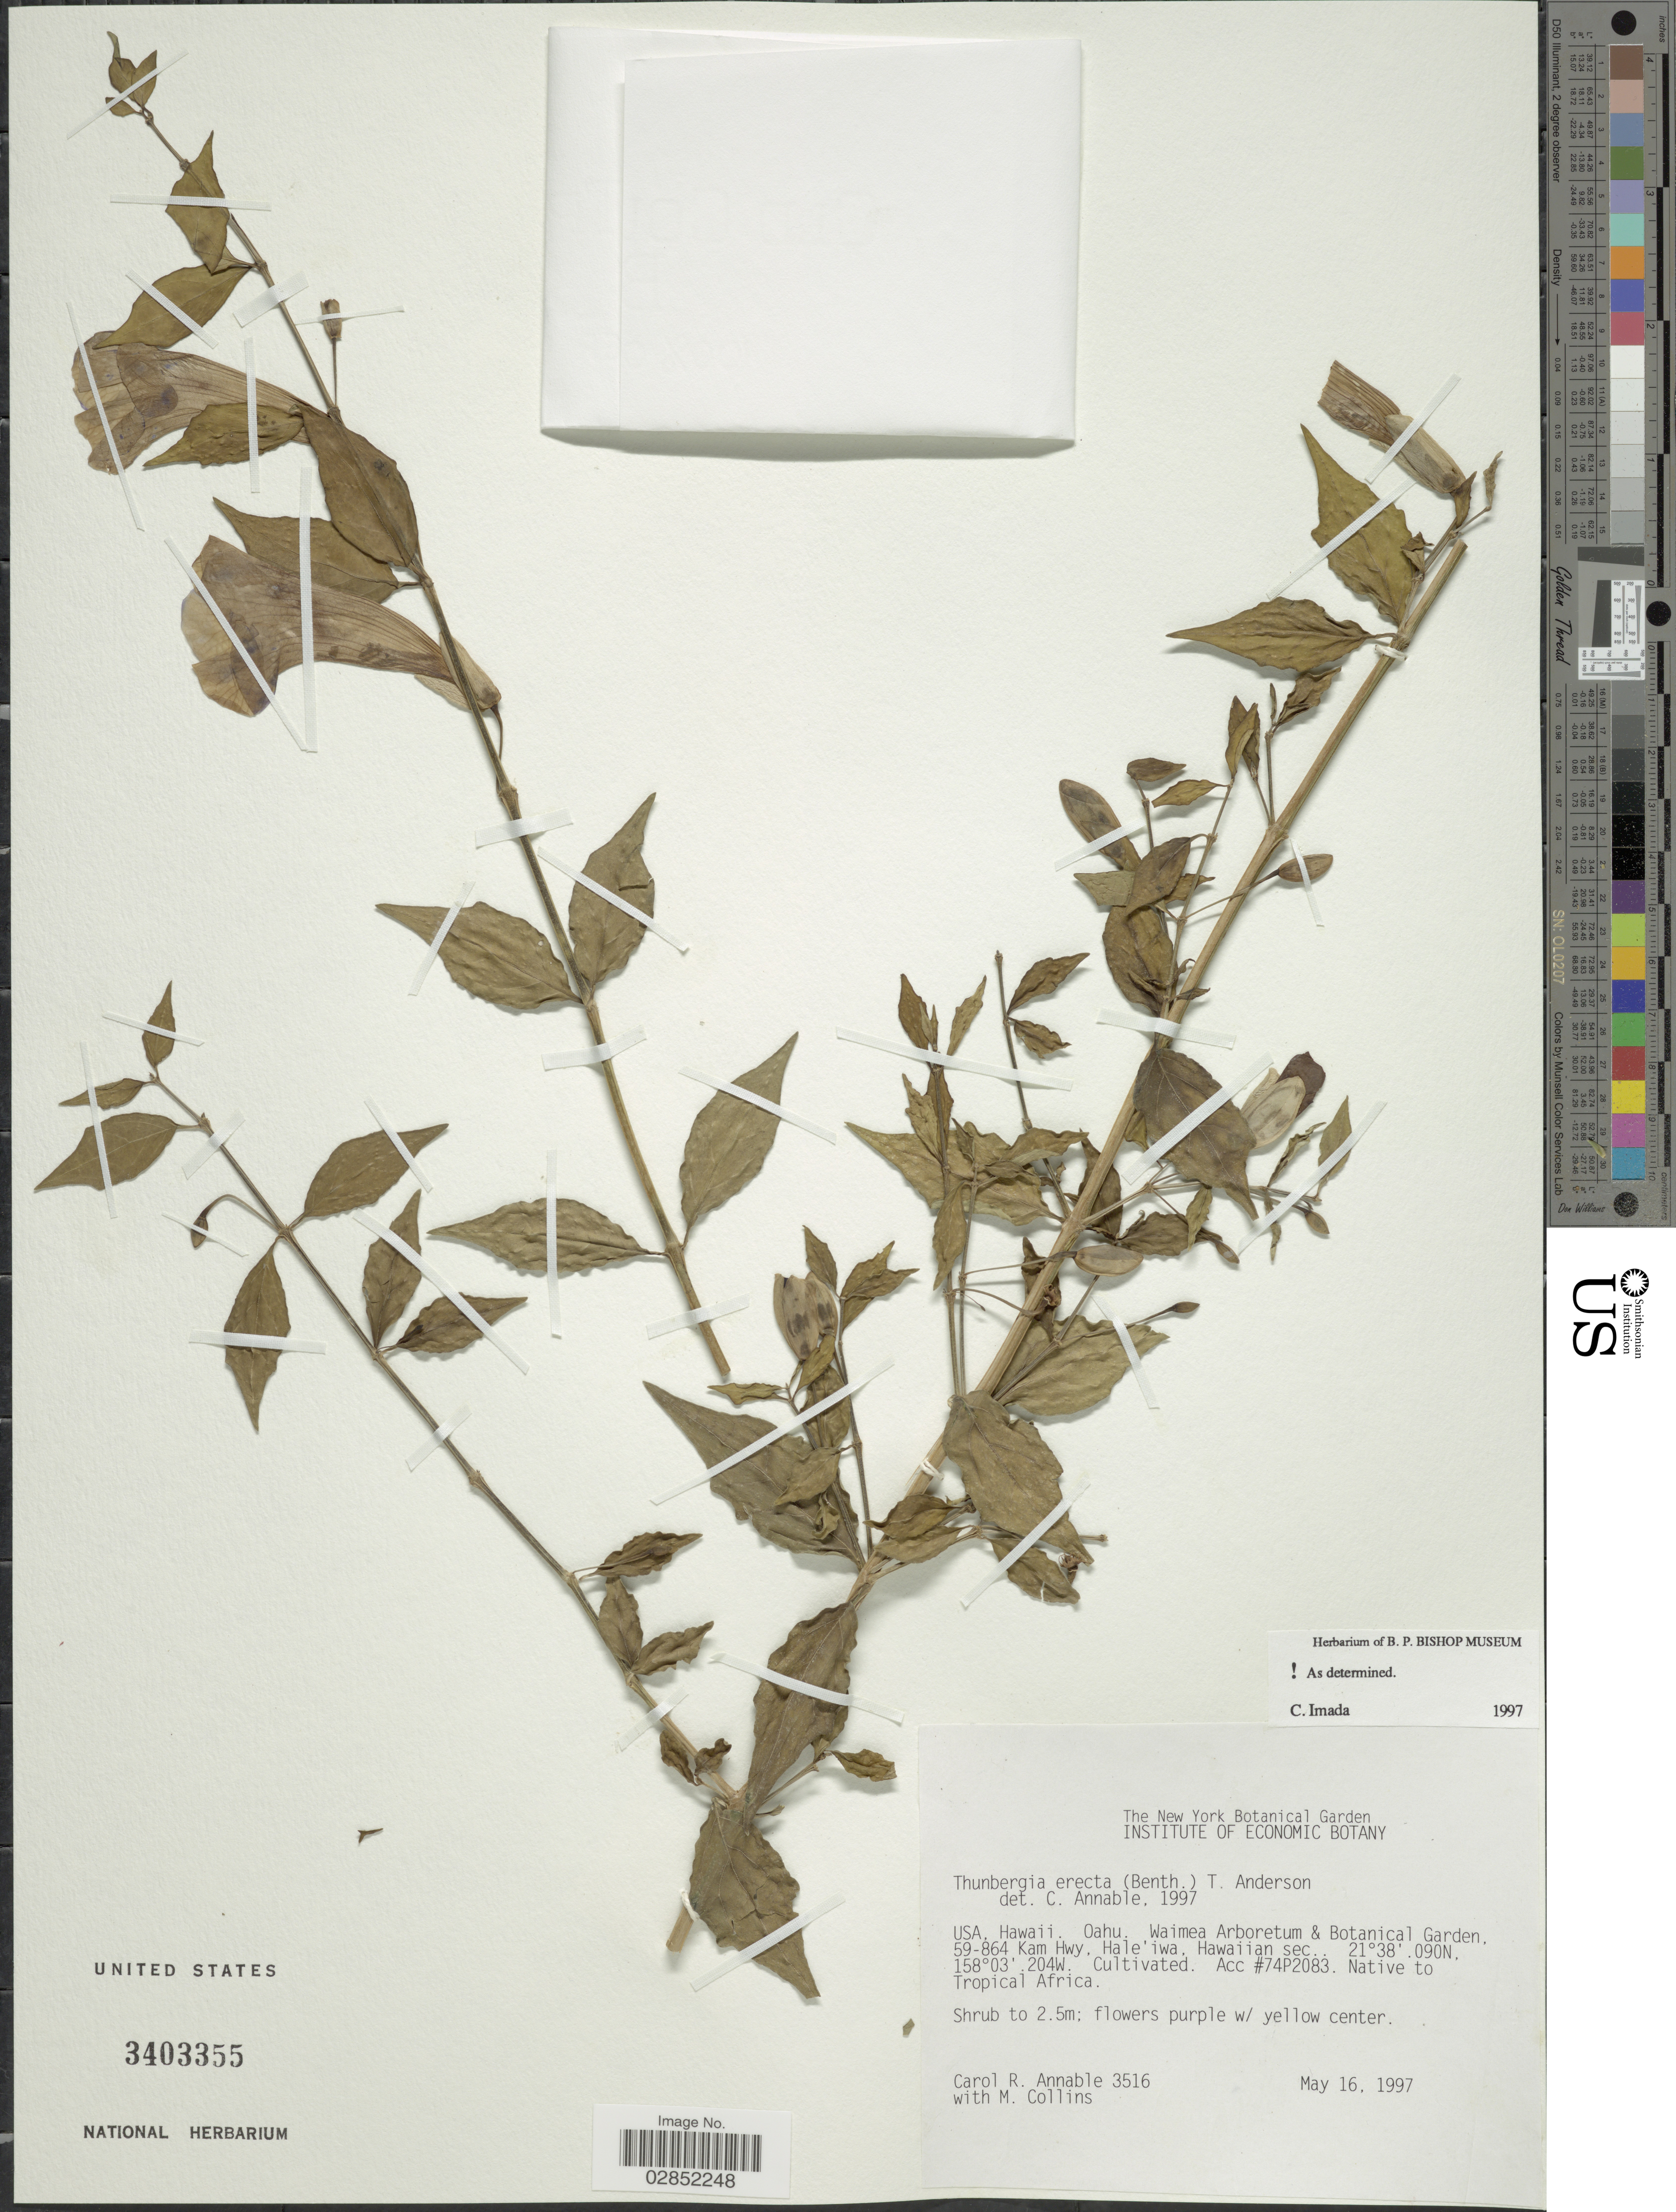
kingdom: Plantae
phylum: Tracheophyta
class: Magnoliopsida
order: Lamiales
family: Acanthaceae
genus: Thunbergia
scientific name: Thunbergia erecta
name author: (Benth.) T. Anderson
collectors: C. R. Annable & M. Collins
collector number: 3516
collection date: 1997-05-16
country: United States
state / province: Hawaii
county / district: Honolulu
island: Oahu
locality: Oahu. Waimea Arboretum & Botanical Garden, 59-864 Kam Hwy. Hale'iwa.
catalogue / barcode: US 3403355